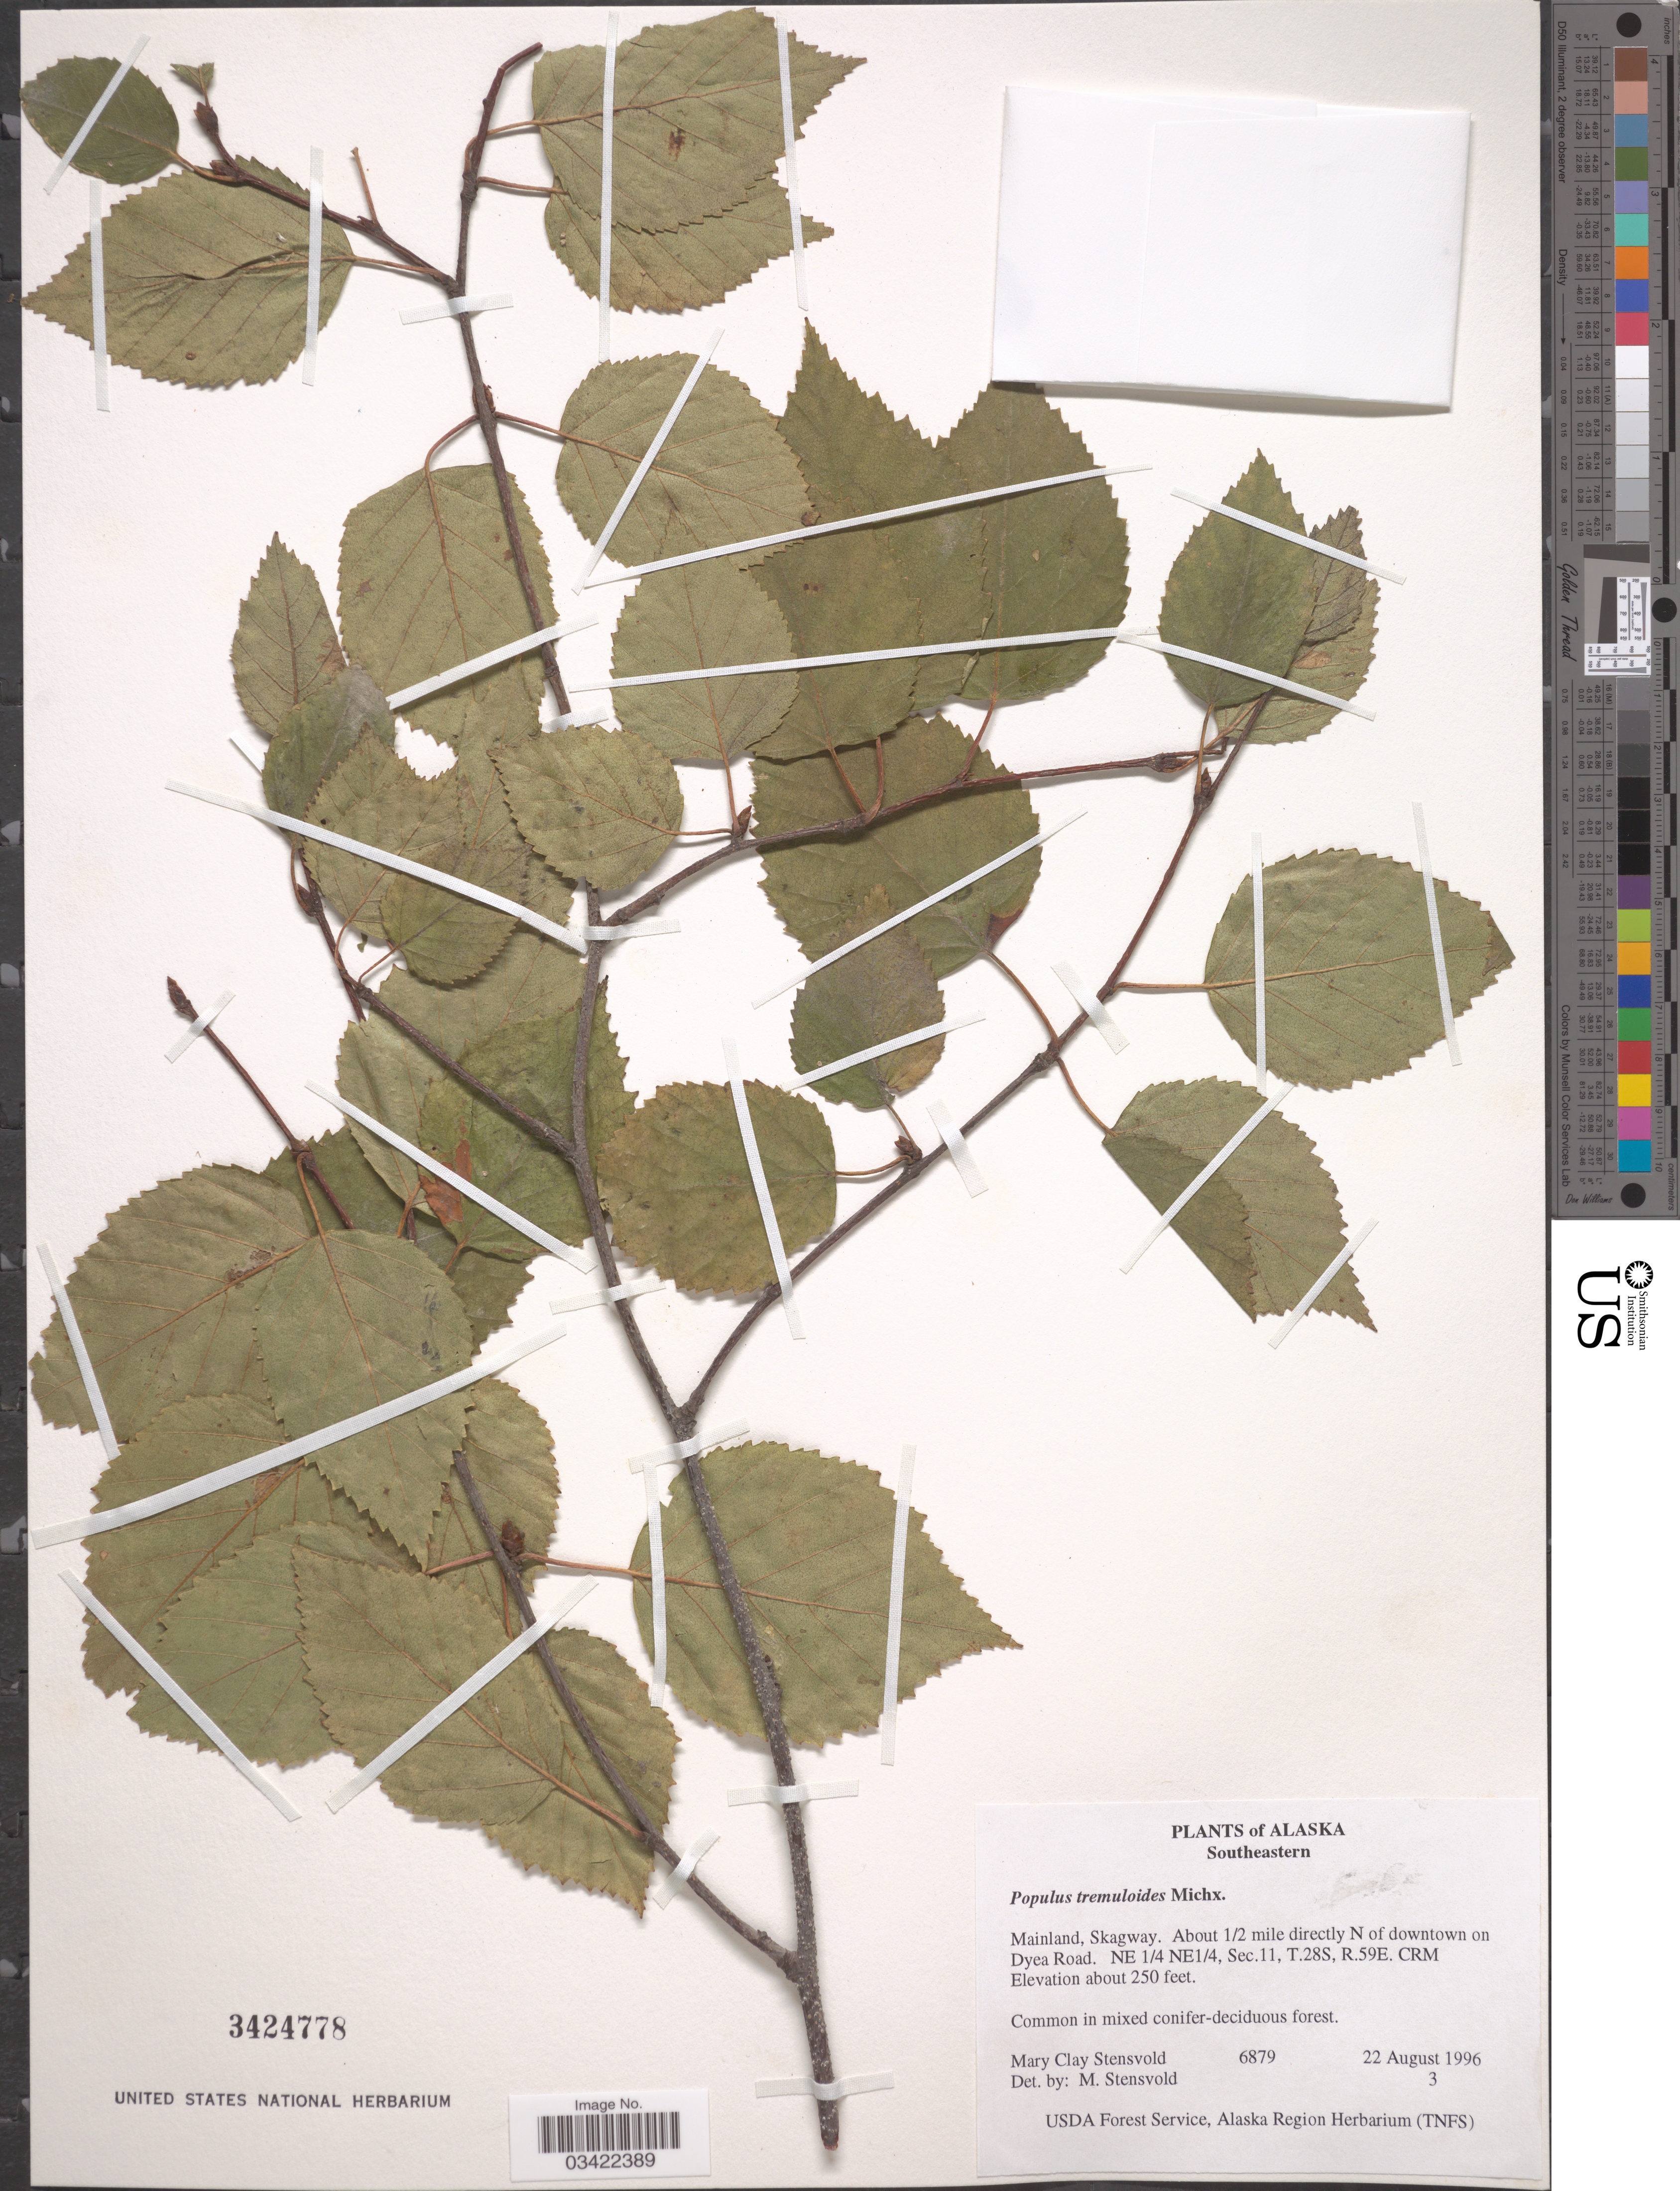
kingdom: Plantae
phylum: Tracheophyta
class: Magnoliopsida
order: Malpighiales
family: Salicaceae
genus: Populus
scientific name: Populus tremuloides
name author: Michx.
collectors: M. Stensvold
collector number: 6879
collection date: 1996-08-22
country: United States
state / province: Alaska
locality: Southeastern. Mainland, Skagway. About ½ mile directly N of downtown on Dyea Road. NE ¼ NE¼, Sec. 11, T.28S, R.59E. CRM.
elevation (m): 76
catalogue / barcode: US 3424778